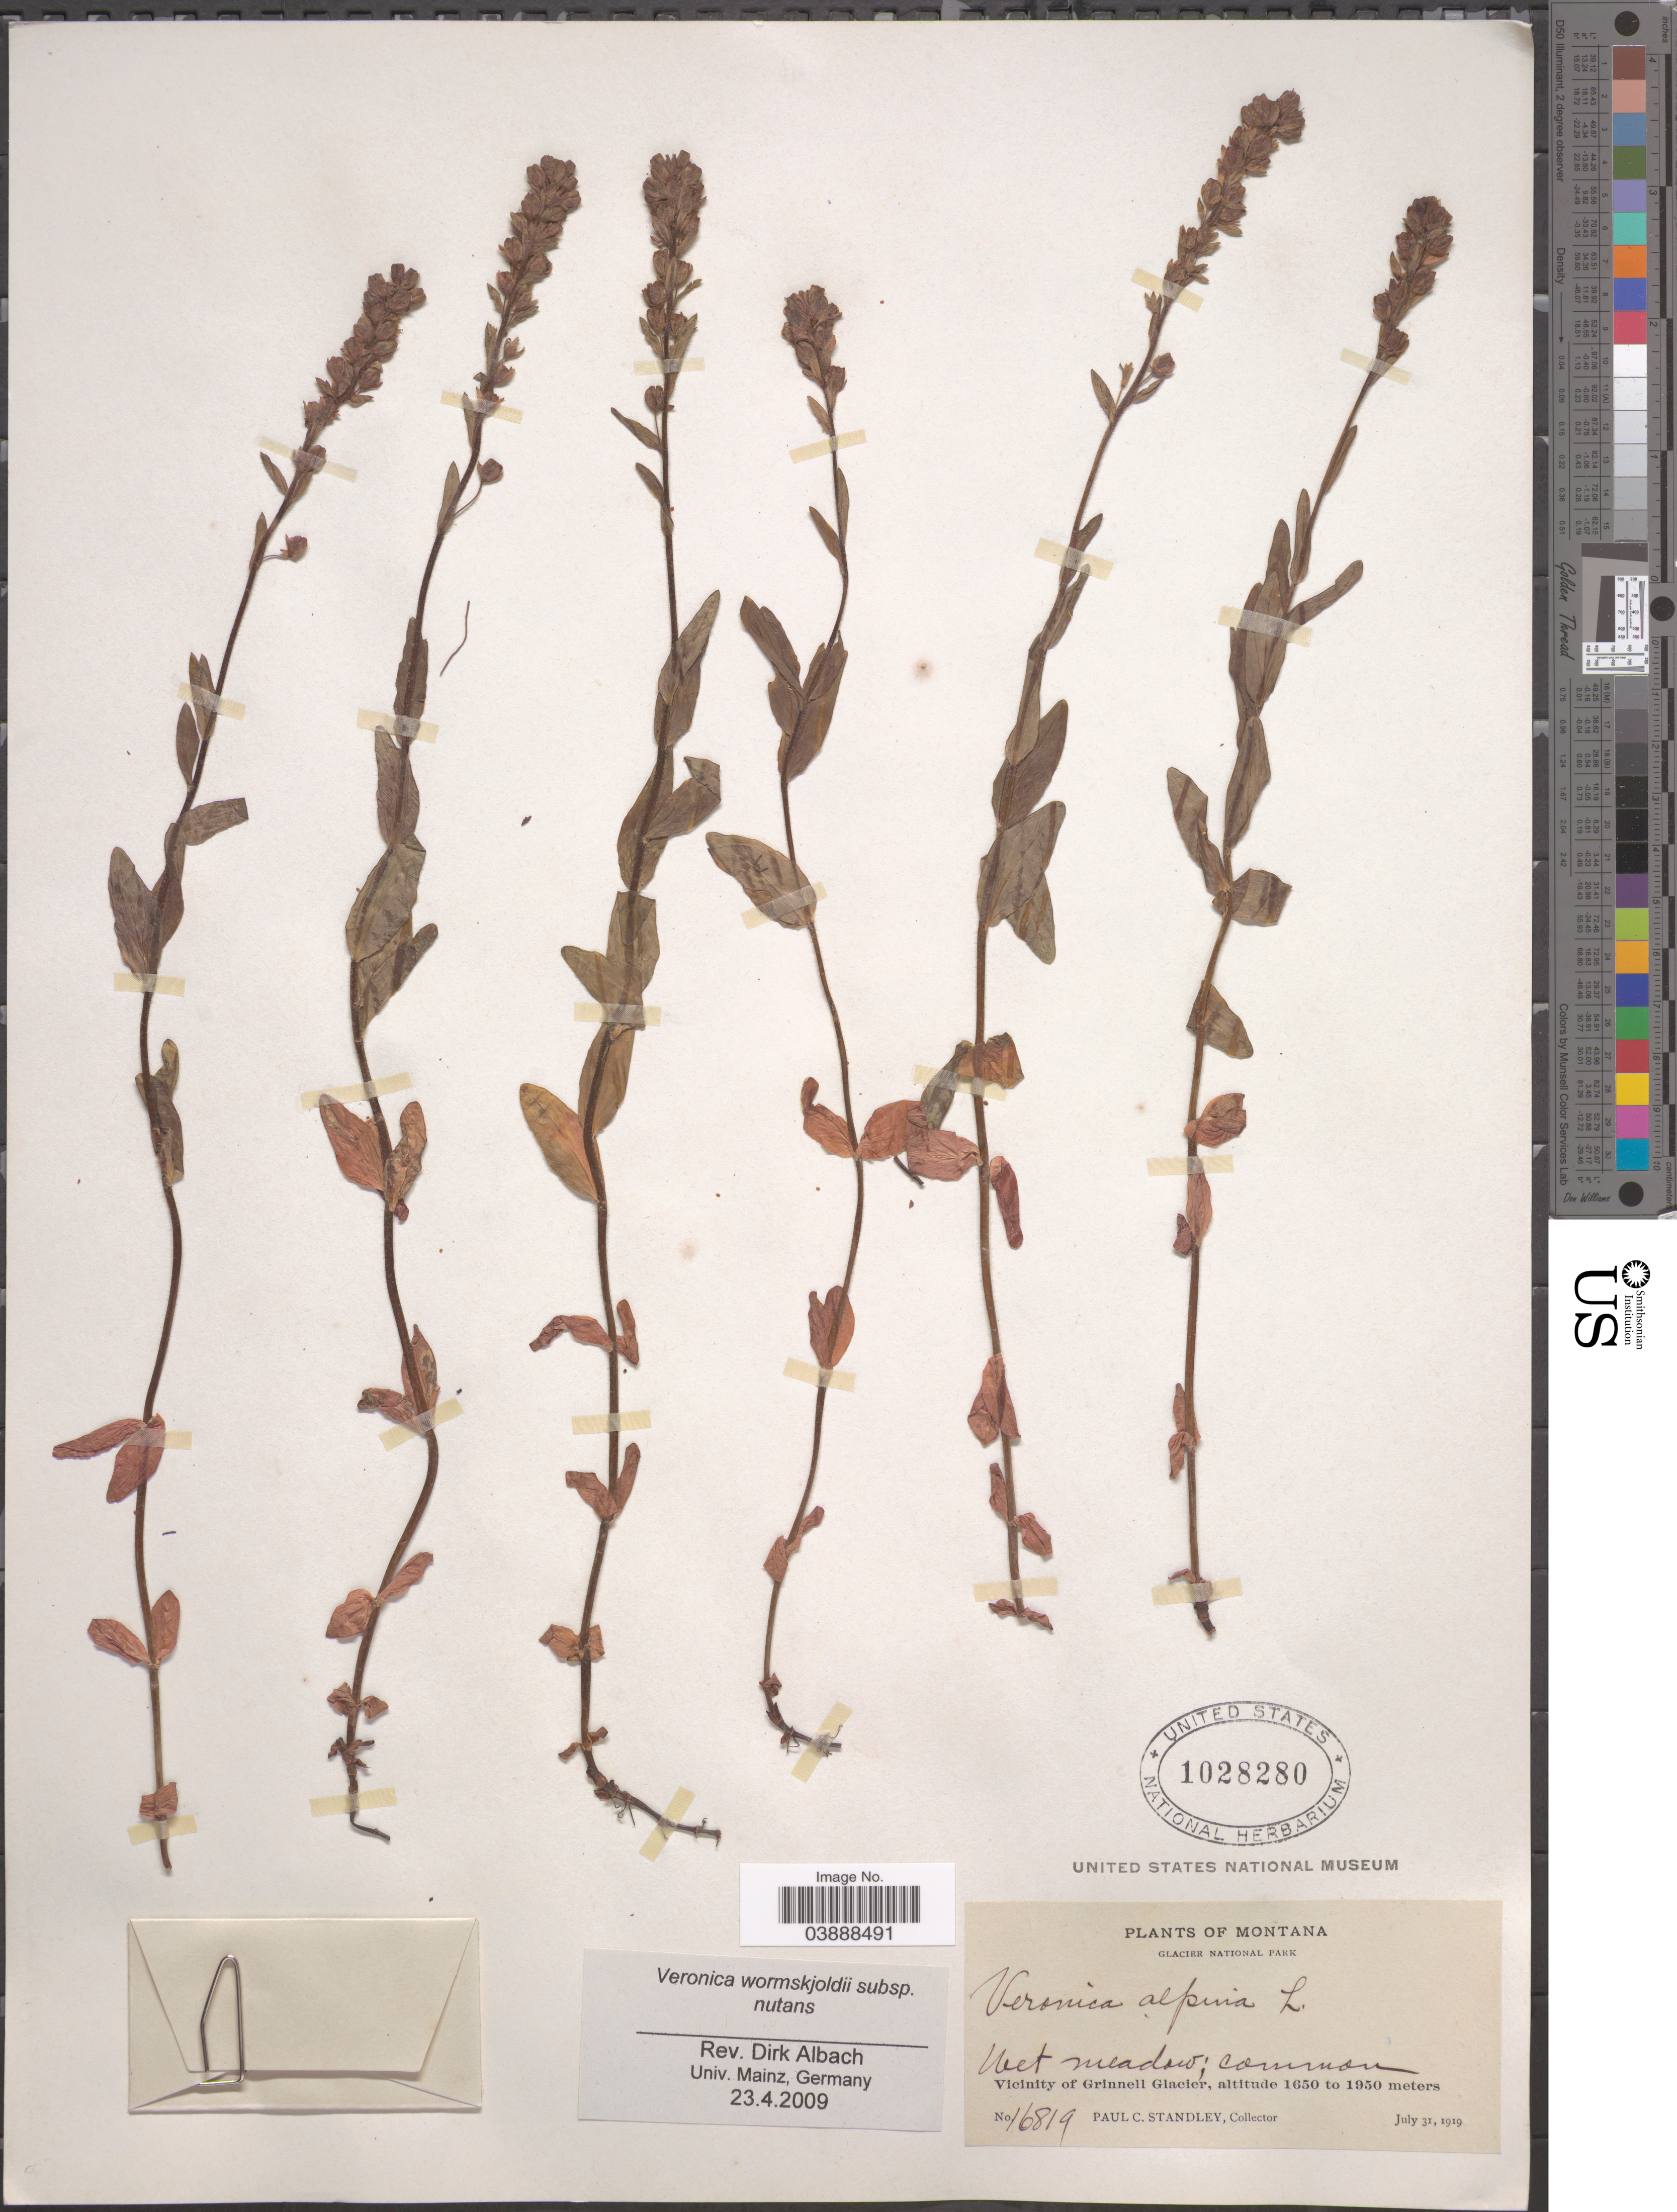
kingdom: Plantae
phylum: Tracheophyta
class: Magnoliopsida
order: Lamiales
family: Plantaginaceae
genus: Veronica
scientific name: Veronica wormskjoldii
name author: Roem. & Schult.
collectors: P. C. Standley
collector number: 16819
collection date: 1919-07-31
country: United States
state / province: Montana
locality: Glacier National Park. Vicinity of Grinnell Glacier.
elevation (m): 1650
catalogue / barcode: US 1028280